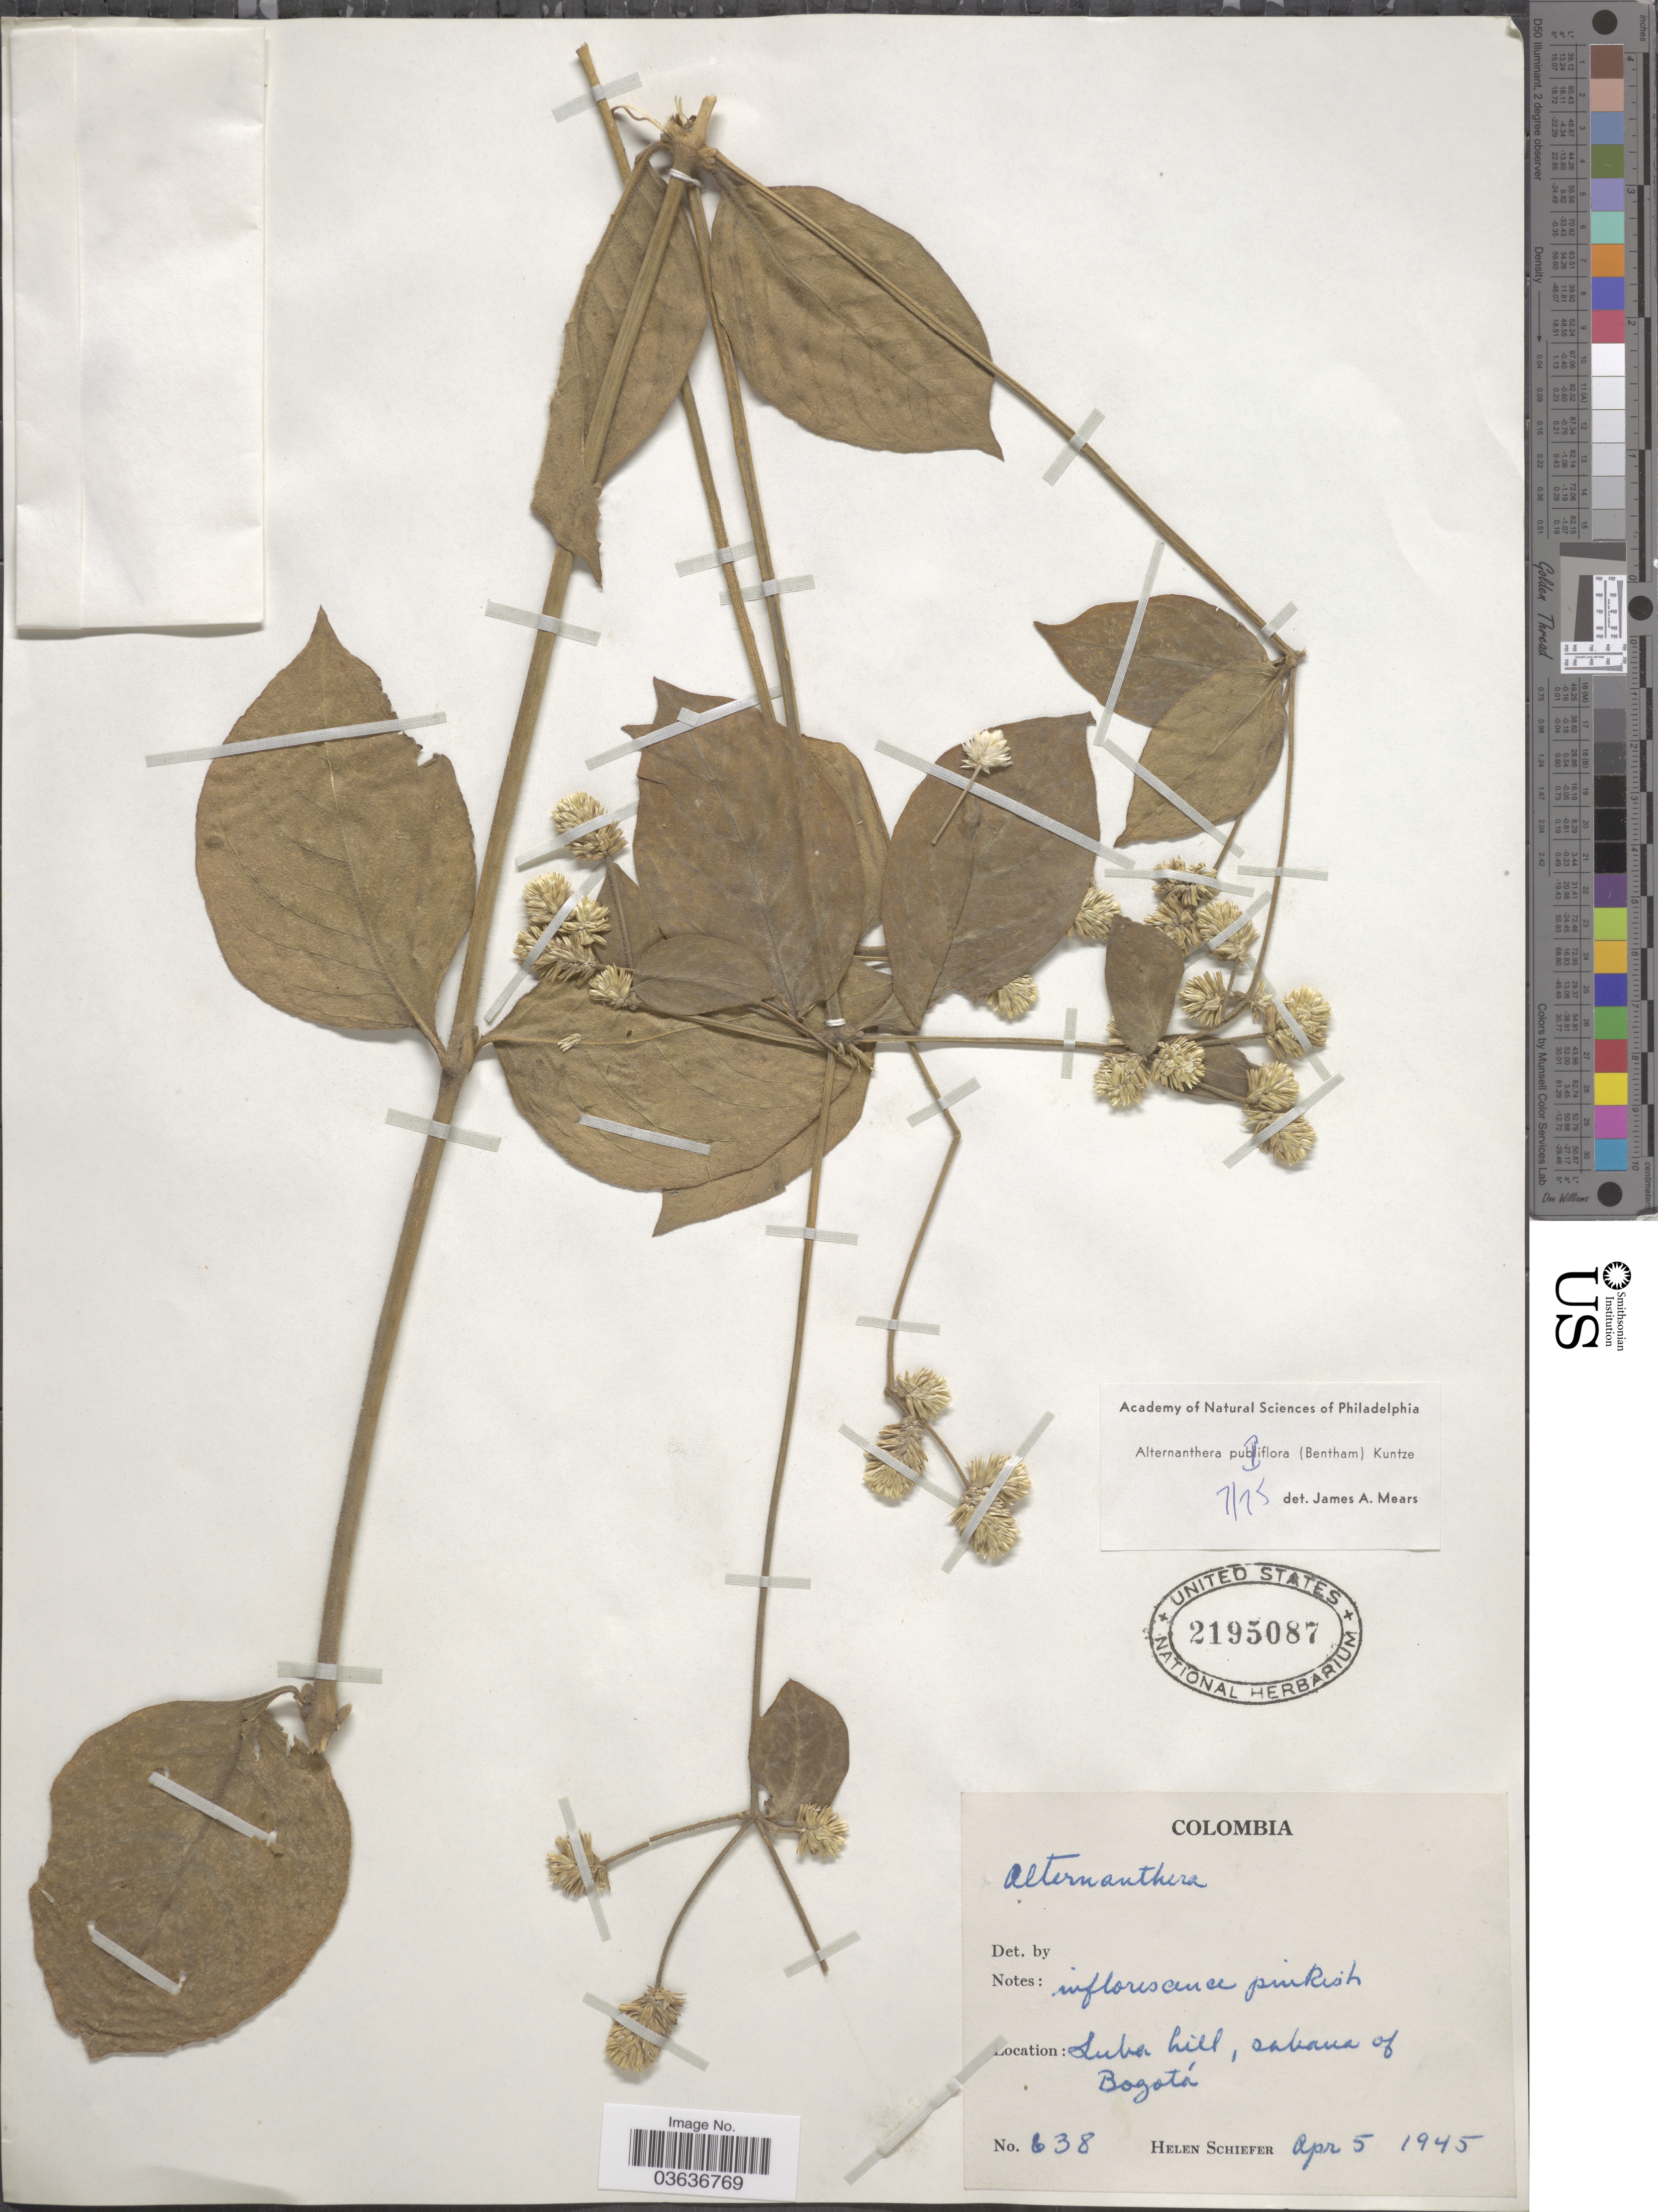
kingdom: Plantae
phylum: Tracheophyta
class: Magnoliopsida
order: Caryophyllales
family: Amaranthaceae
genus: Alternanthera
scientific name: Alternanthera pubiflora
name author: (Benth.) Kuntze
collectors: H. Schiefer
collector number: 638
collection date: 1945-04-05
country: Colombia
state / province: Bogota D.C.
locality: Suba hill, sabana of Bogotá.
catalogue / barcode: US 2195087